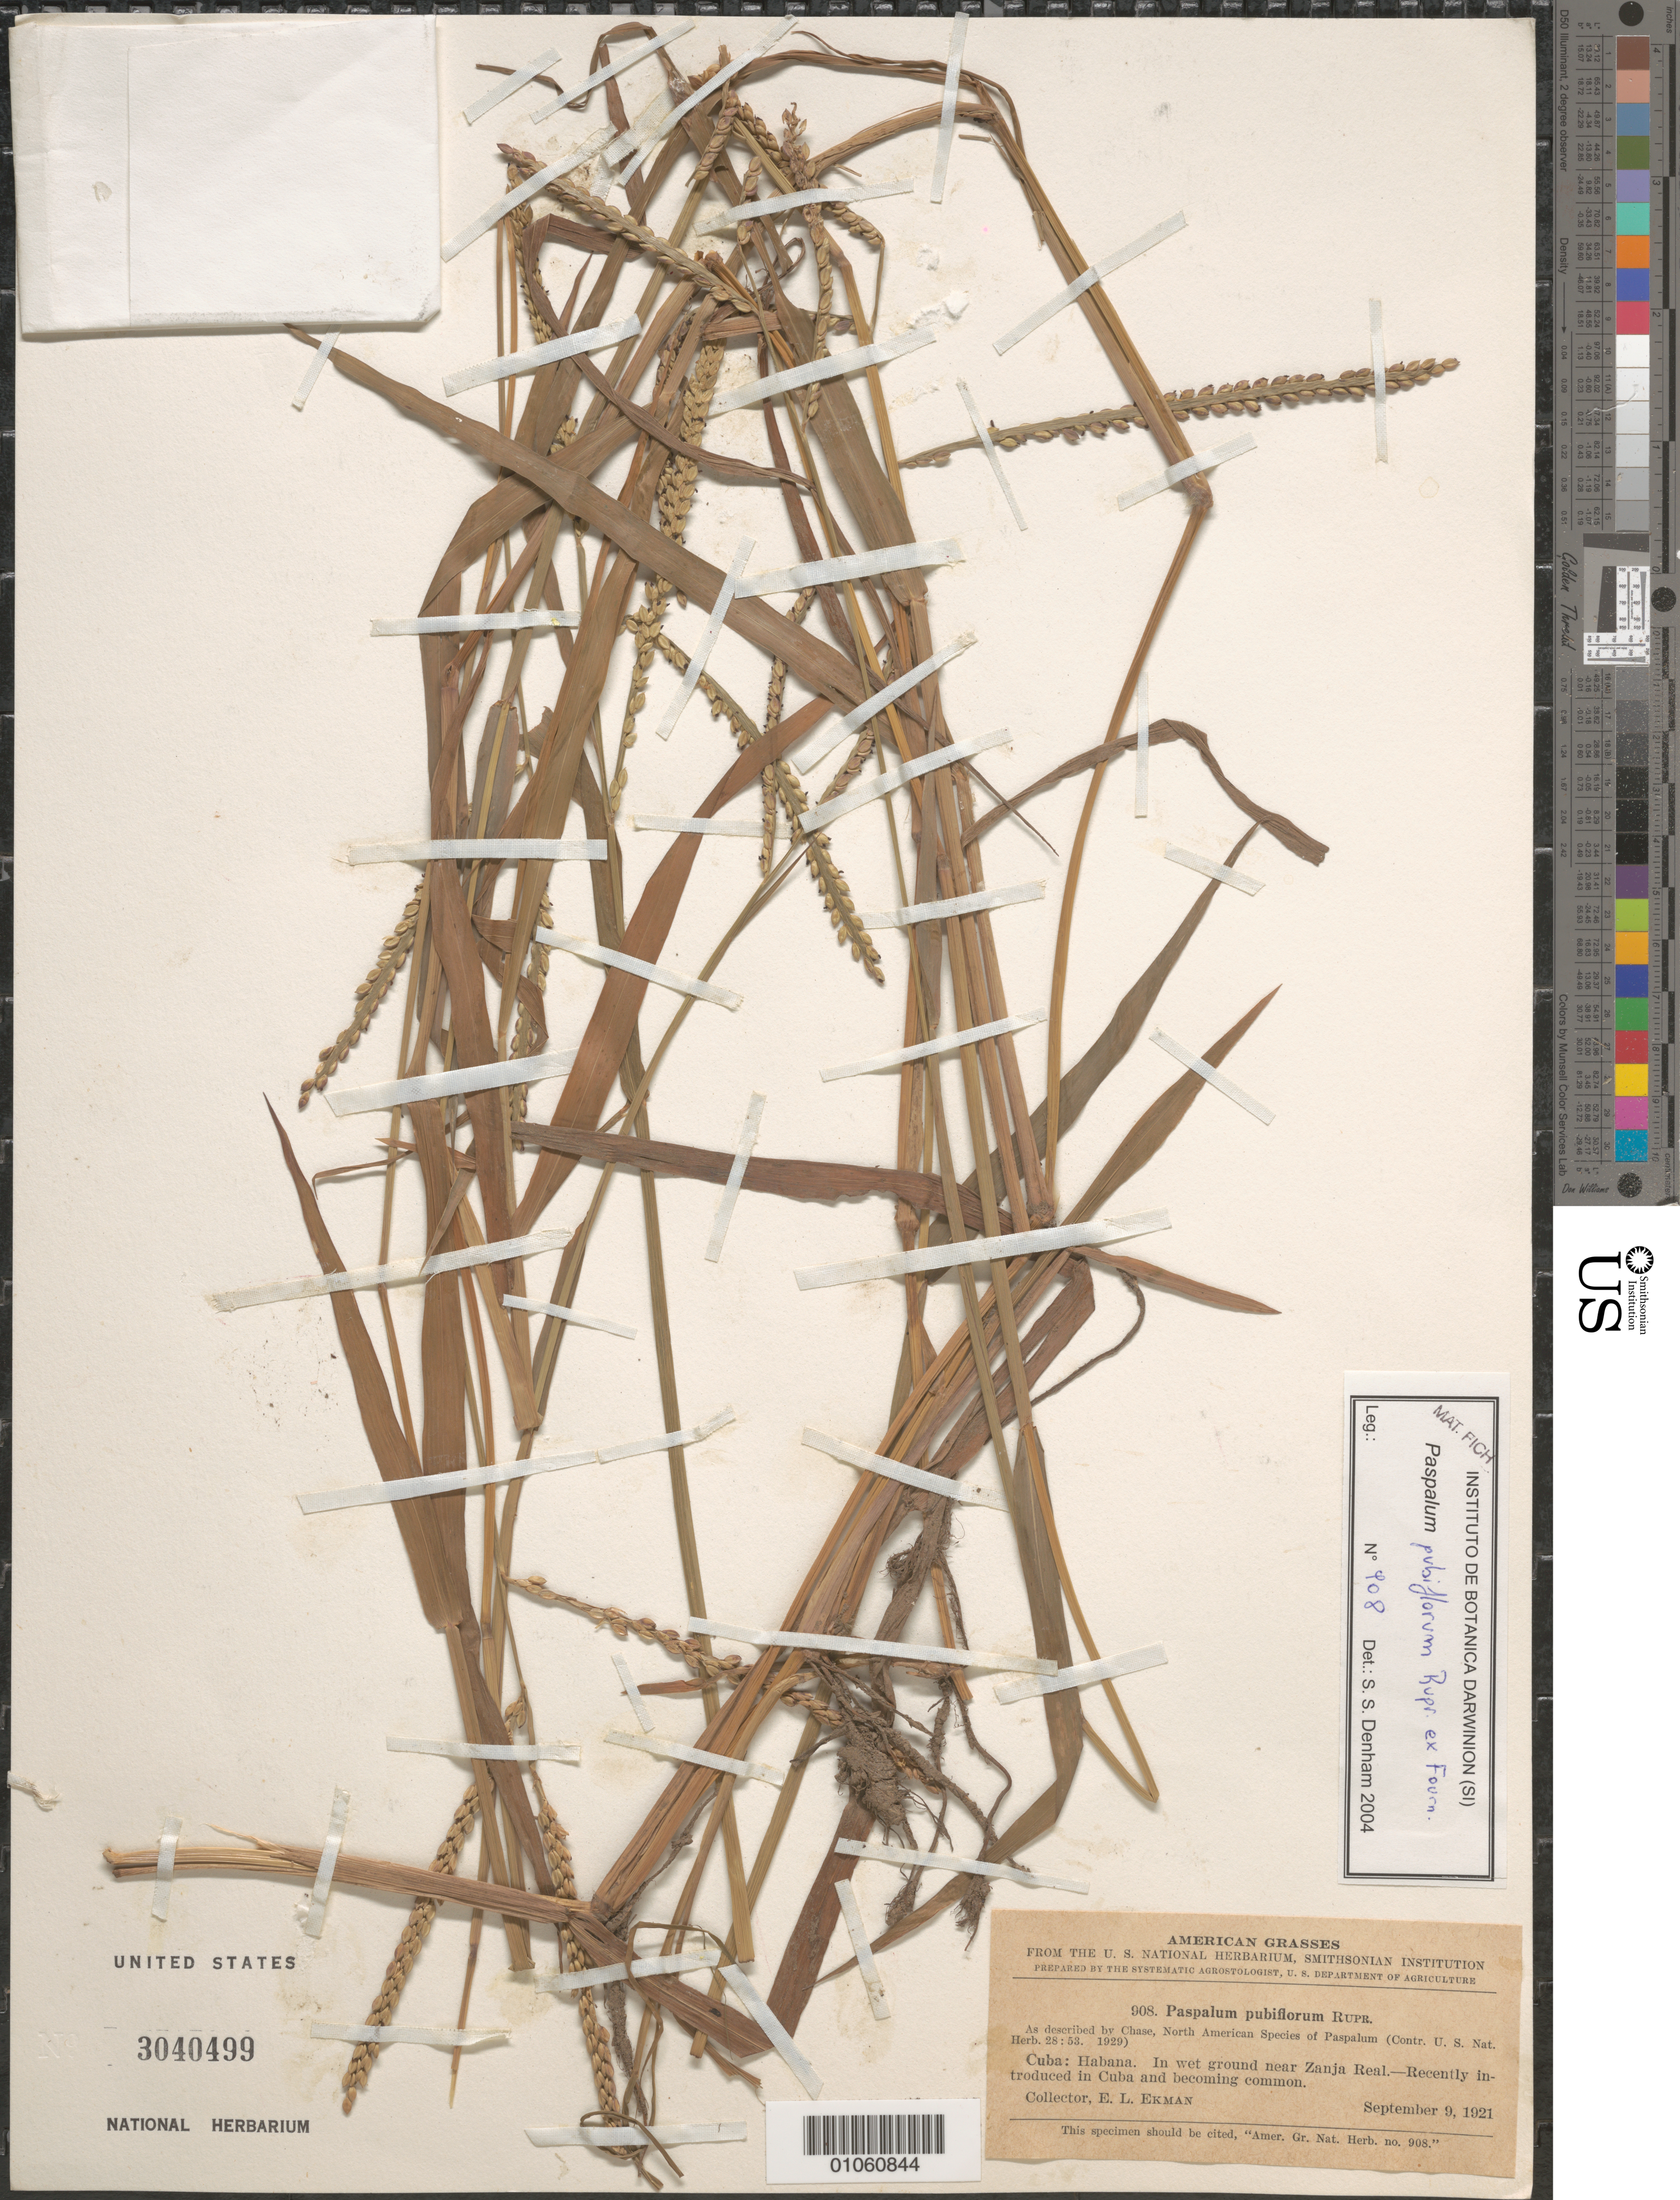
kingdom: Plantae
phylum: Tracheophyta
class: Liliopsida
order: Poales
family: Poaceae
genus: Paspalum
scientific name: Paspalum pubiflorum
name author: Rupr. ex E. Fourn.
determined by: Denham, S. S.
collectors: E. L. Ekman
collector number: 908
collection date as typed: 09 Sep 1921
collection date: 1921-09-09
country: Cuba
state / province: La Habana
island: Cuba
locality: Havana, near Zanja Real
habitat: In wet ground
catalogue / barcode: US 3040499